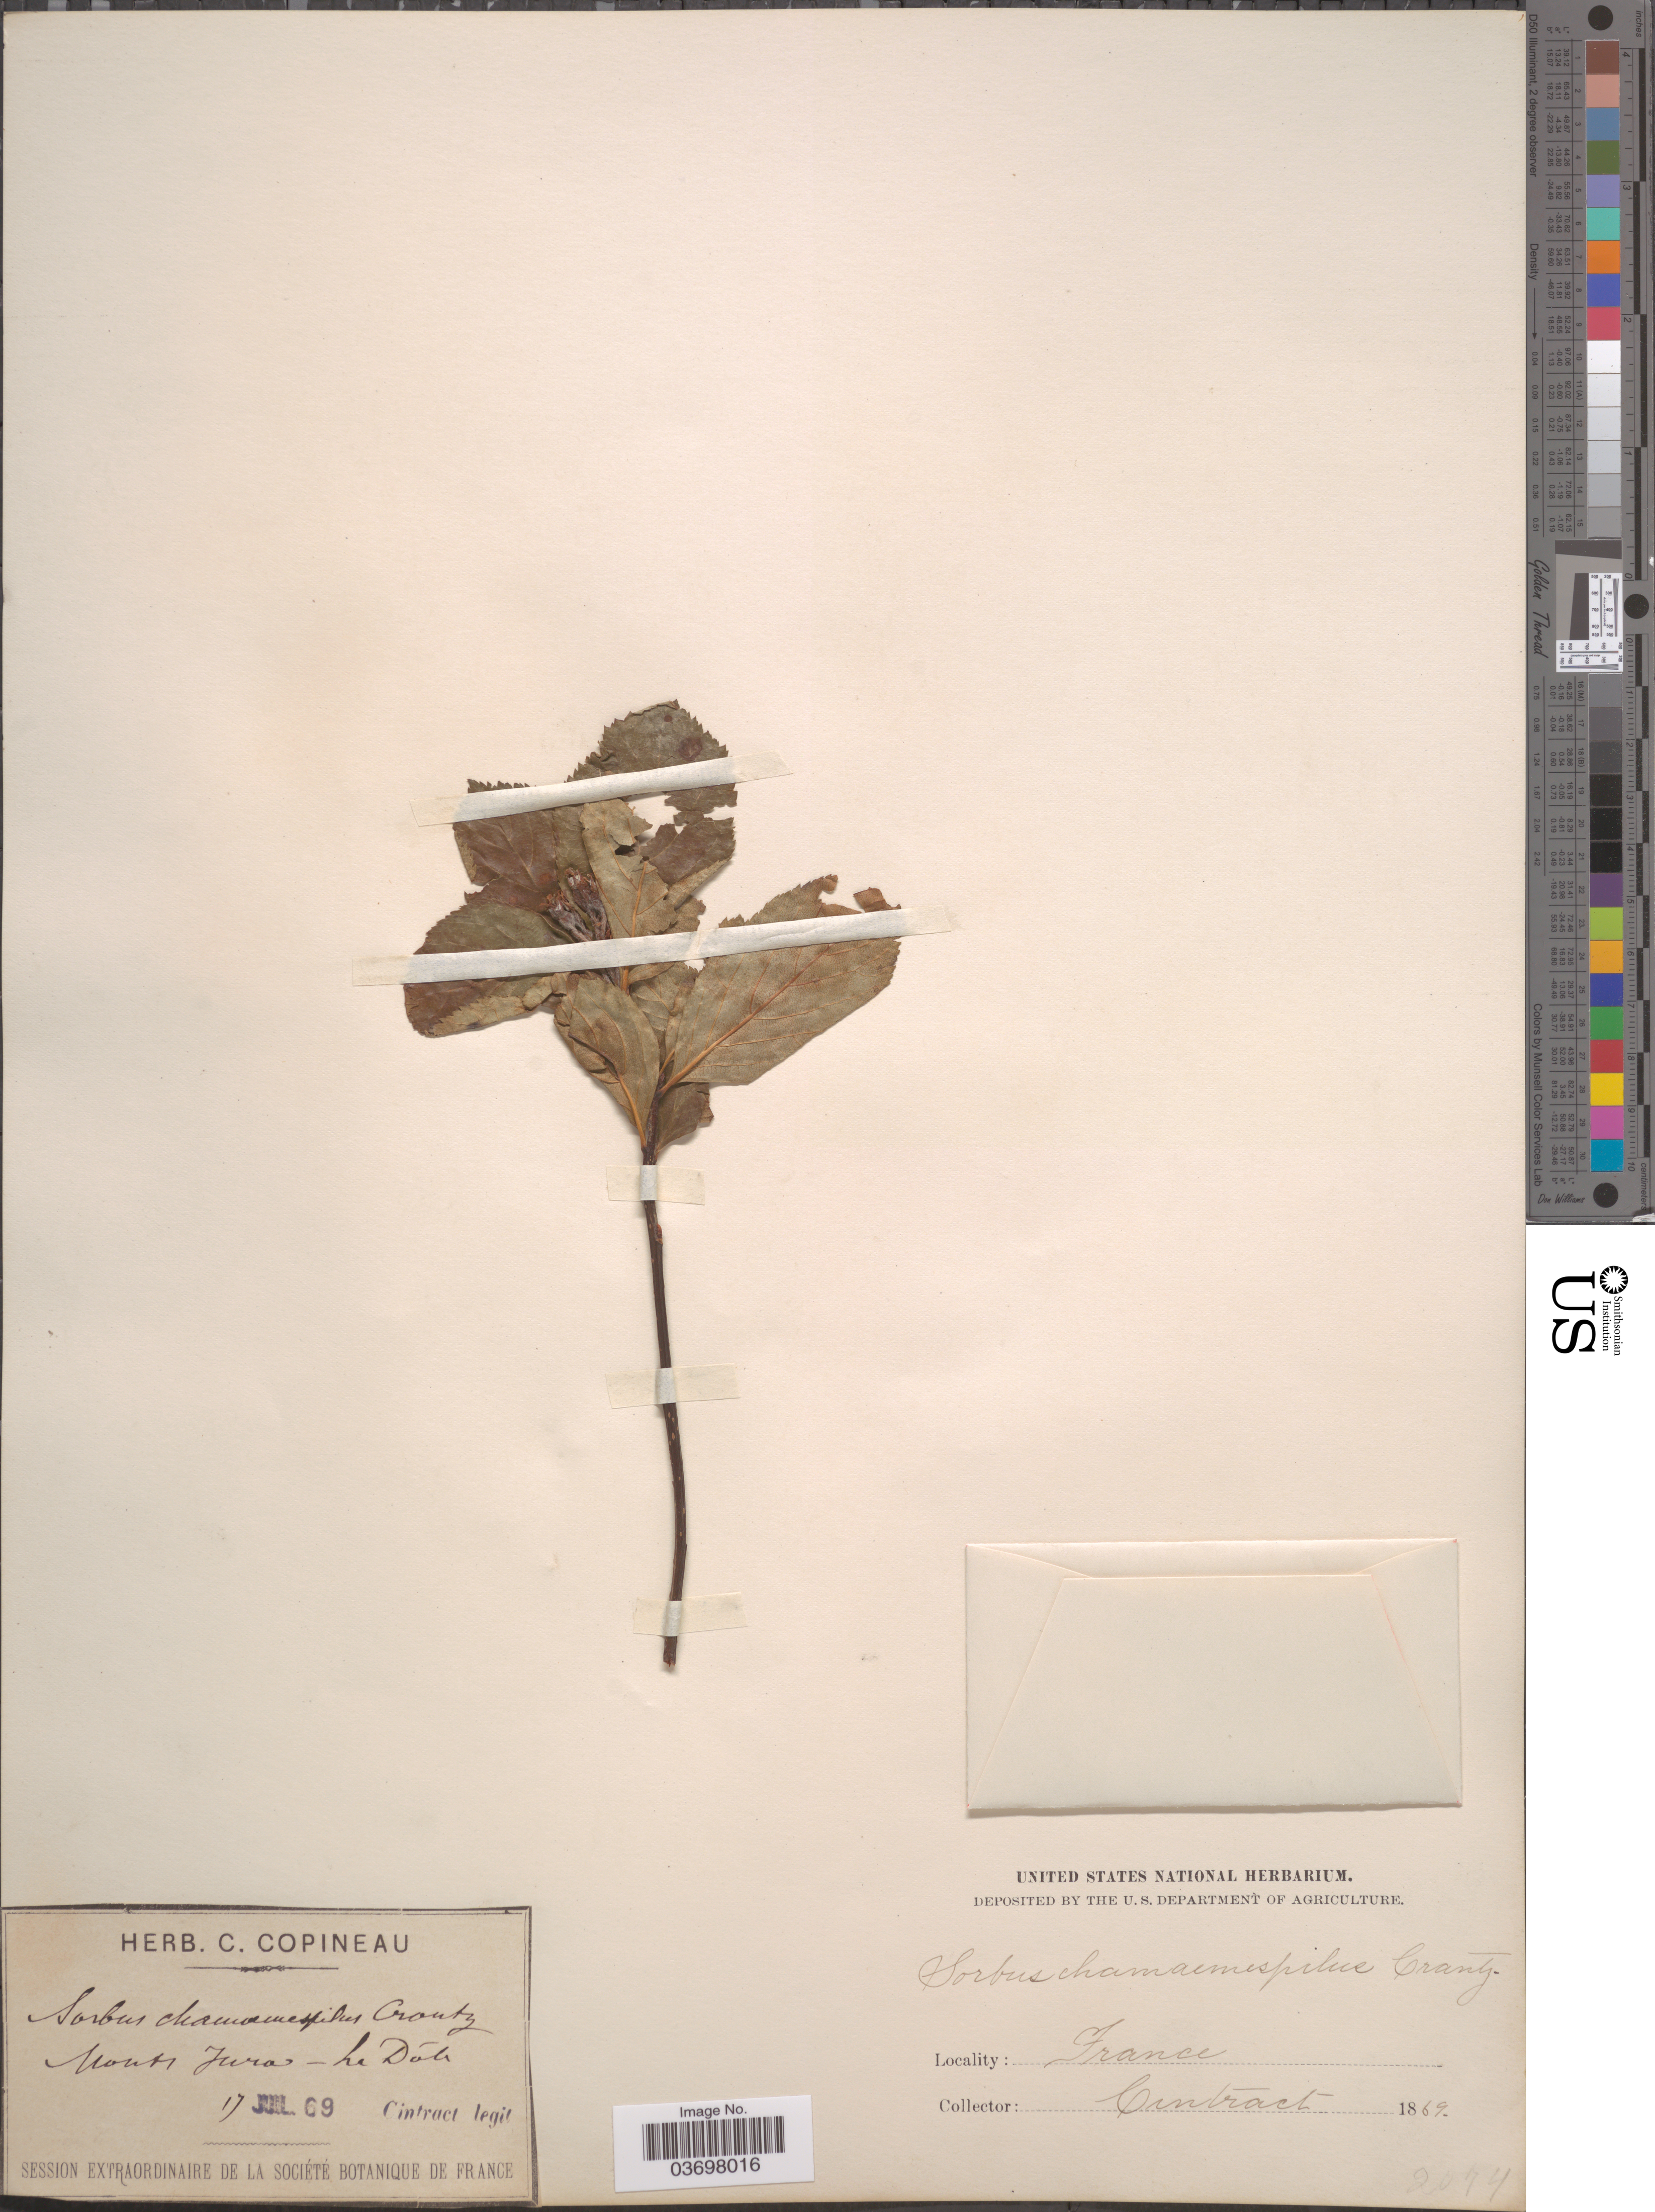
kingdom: Plantae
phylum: Tracheophyta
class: Magnoliopsida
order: Rosales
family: Rosaceae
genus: Chamaemespilus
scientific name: Chamaemespilus alpina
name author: (Mill.) K.R. Robertson & J.B. Phipps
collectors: Cintract, --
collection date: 1869-07-17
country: France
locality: Monts Jura - Le Dóle.